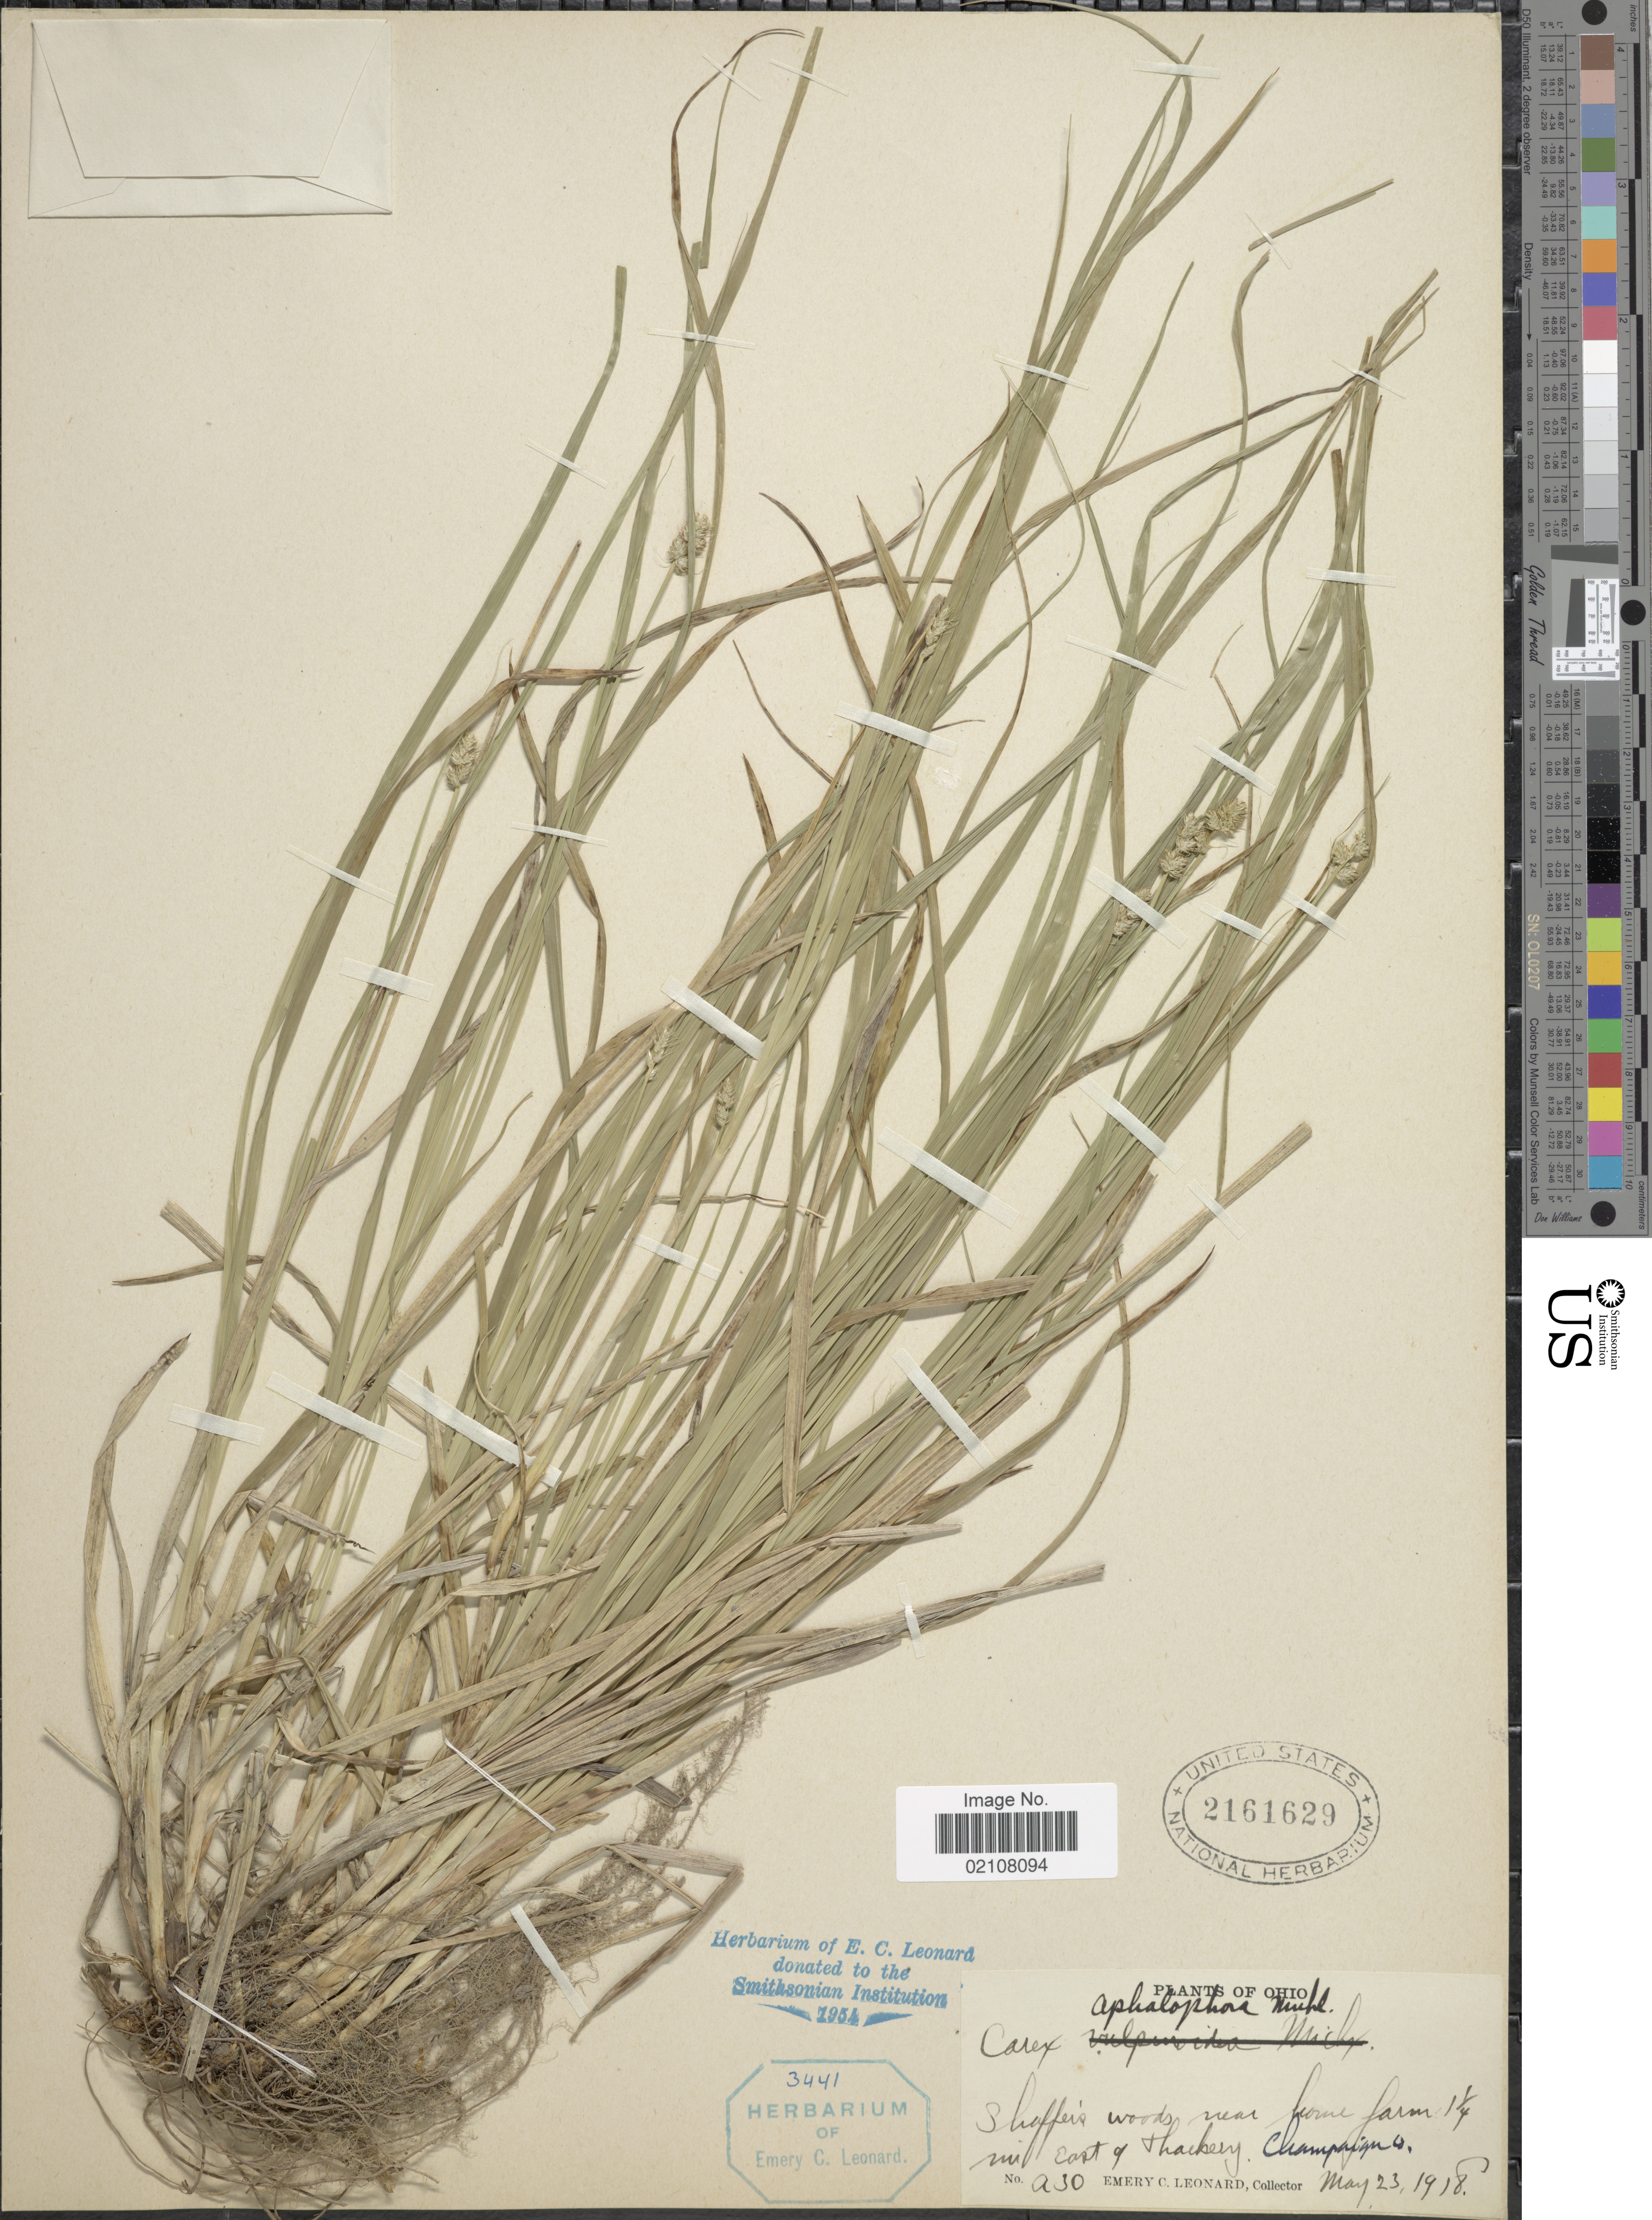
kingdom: Plantae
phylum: Tracheophyta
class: Liliopsida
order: Poales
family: Cyperaceae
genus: Carex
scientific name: Carex cephalophora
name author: Muhl. ex Willd.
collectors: E. C. Leonard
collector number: A30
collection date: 1918-05-23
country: United States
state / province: Ohio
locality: Shaffer's woods near home farm 1 1/4 mi east of Thackery, Champaign Co.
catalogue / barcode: US 2161629